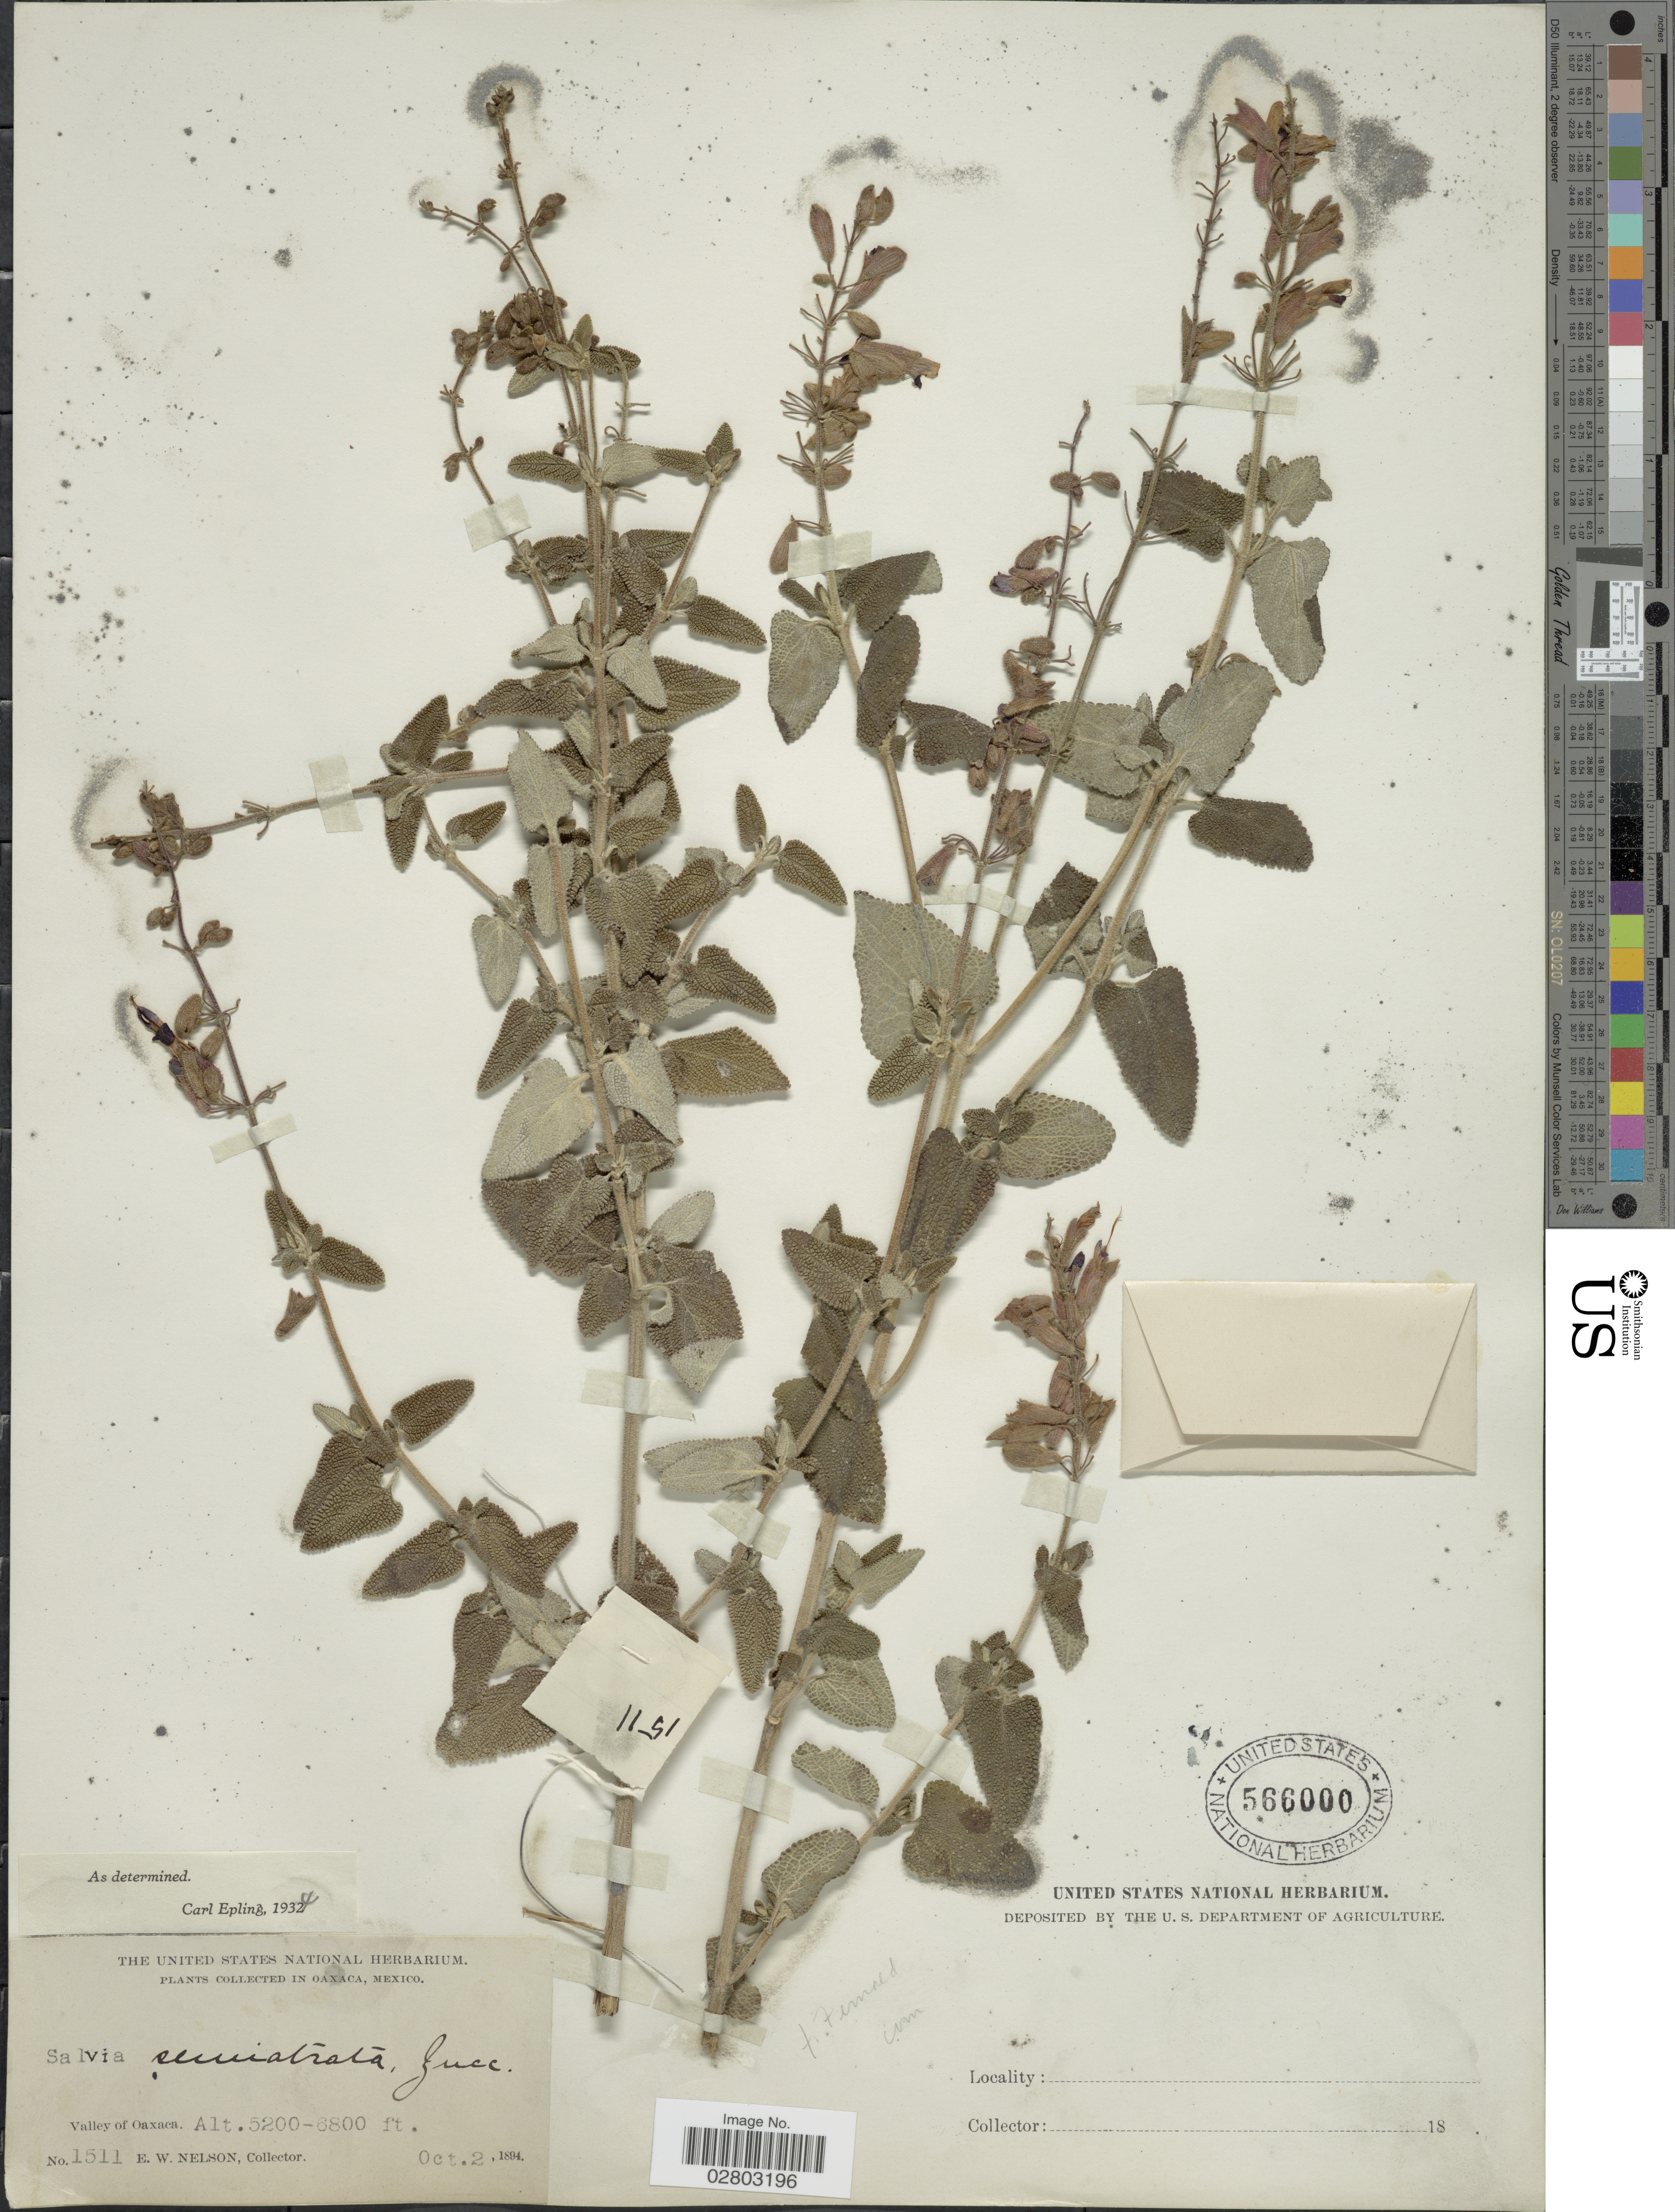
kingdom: Plantae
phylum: Tracheophyta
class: Magnoliopsida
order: Lamiales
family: Lamiaceae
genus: Salvia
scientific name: Salvia semiatrata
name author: Zucc.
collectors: E. W. Nelson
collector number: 1511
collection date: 1894-10-02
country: Mexico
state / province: Oaxaca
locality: Valley of Oaxaca.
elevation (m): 1585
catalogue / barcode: US 566000